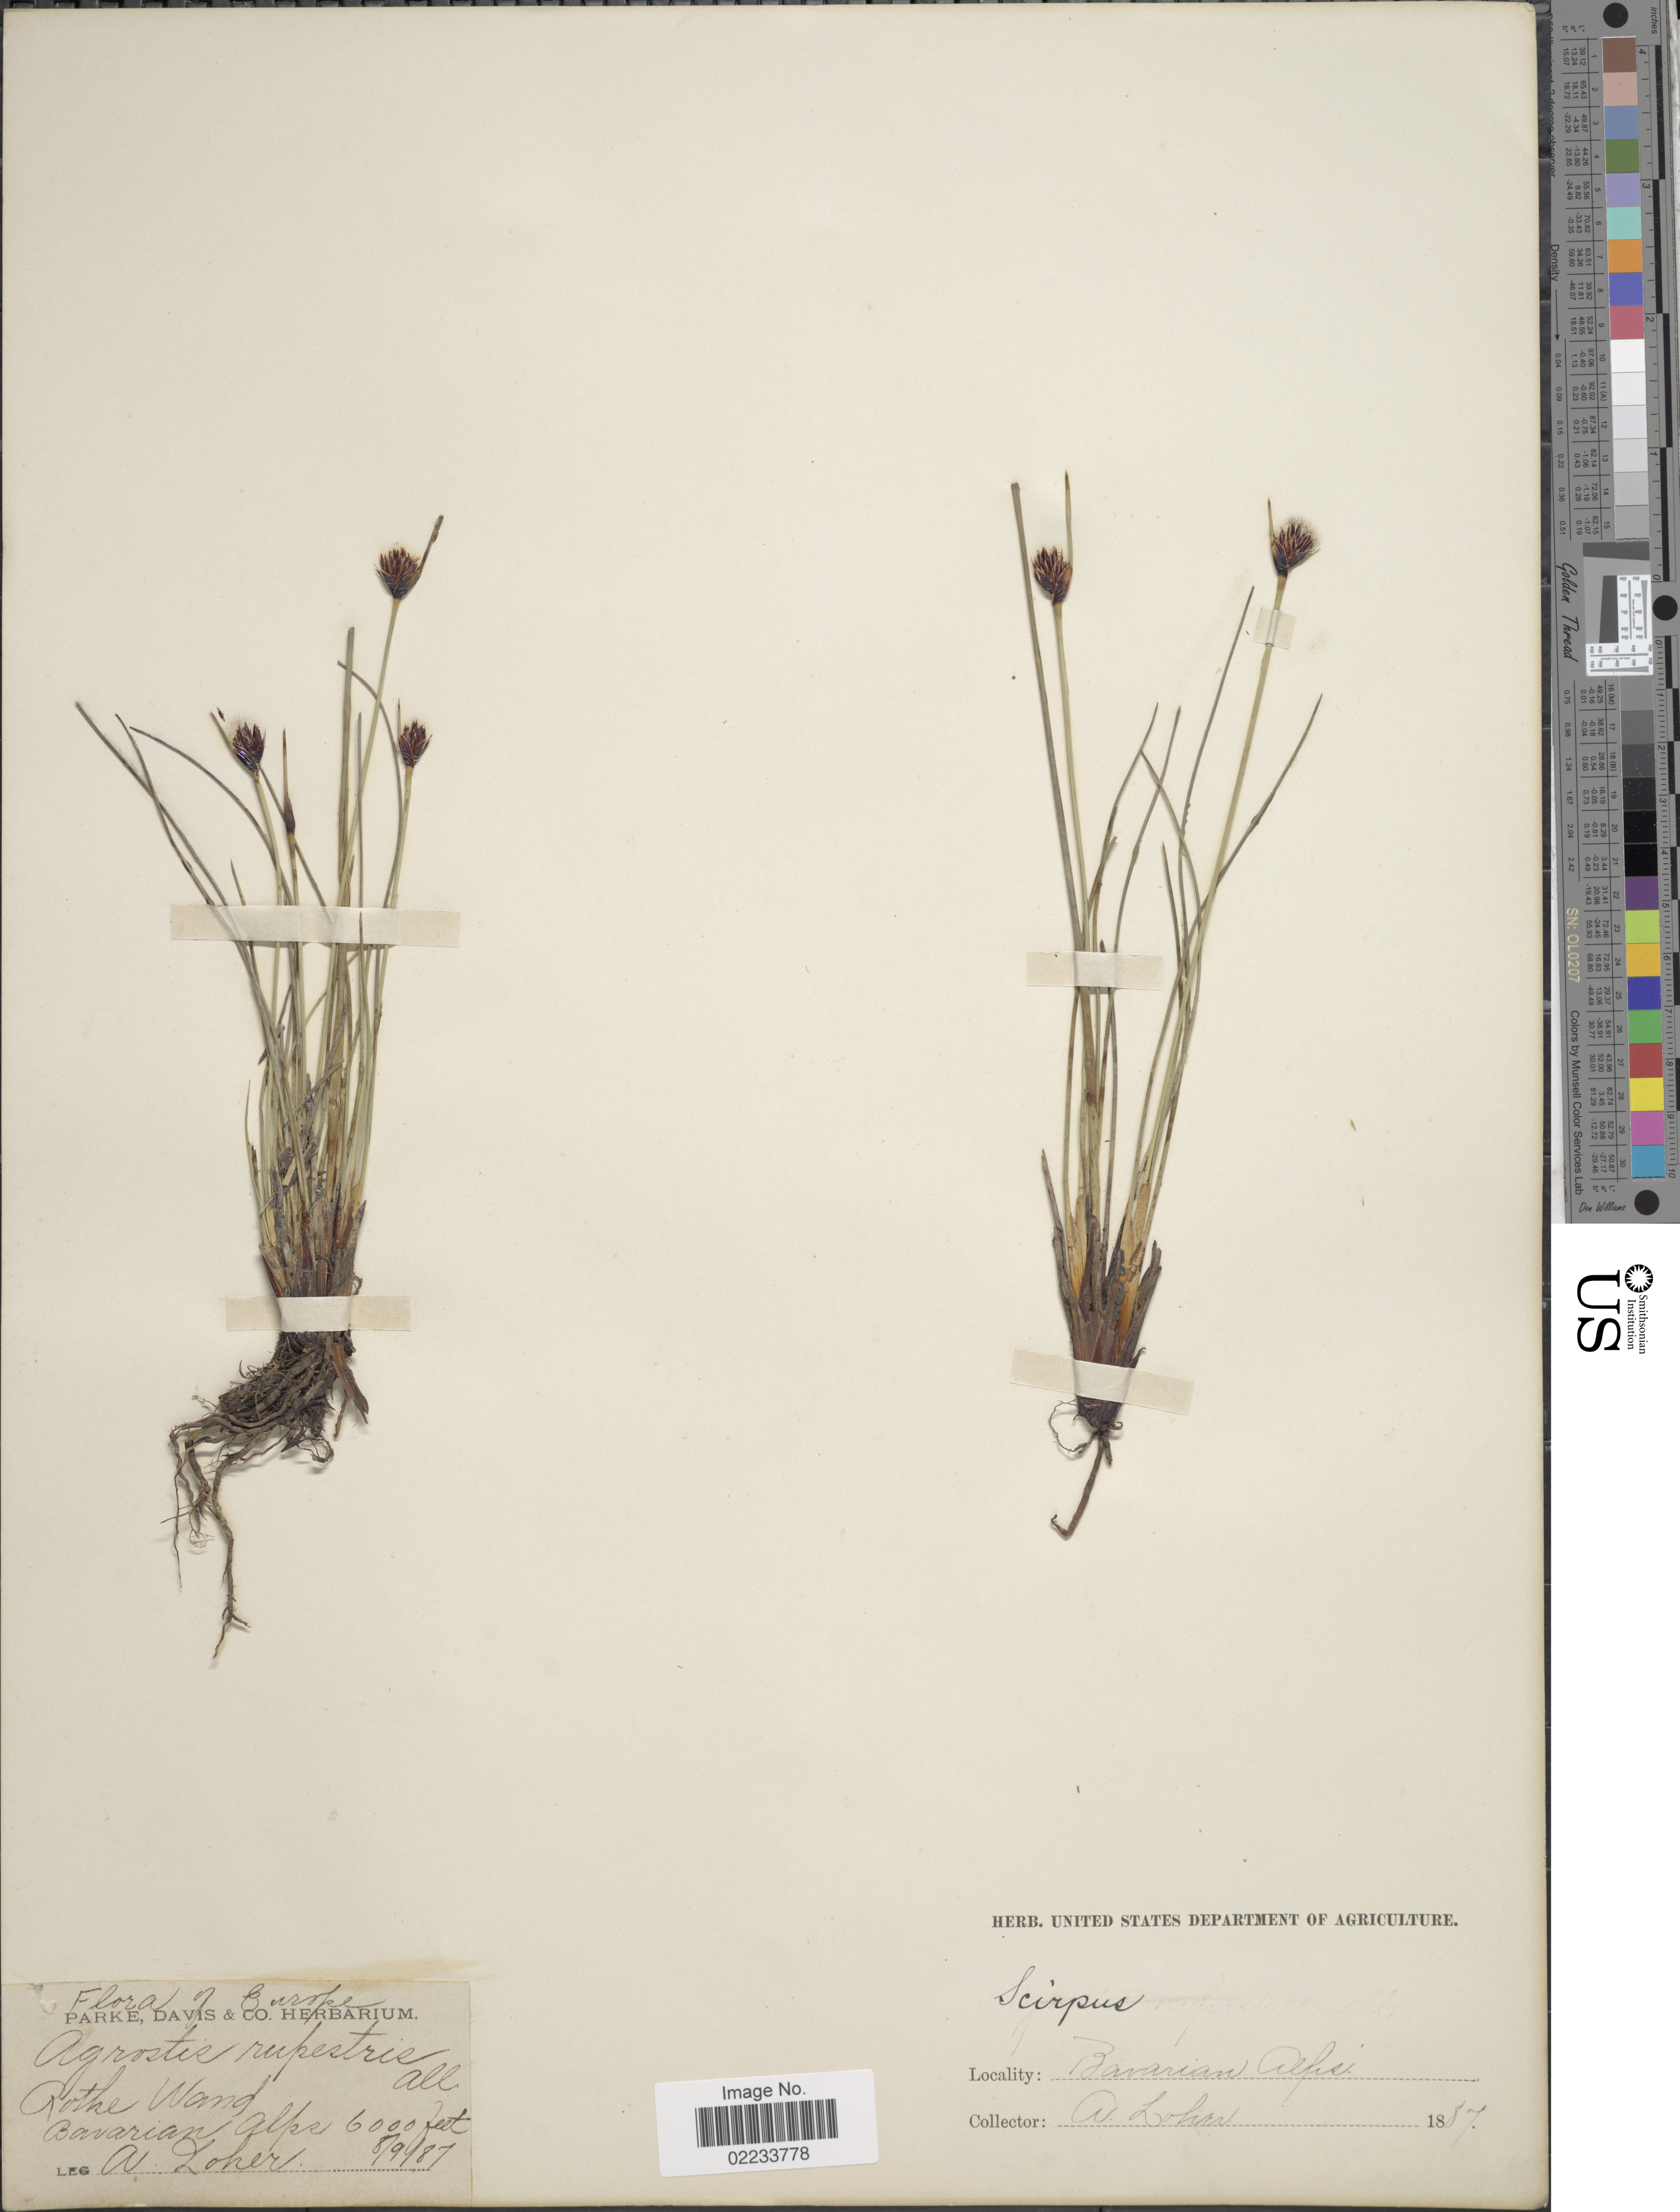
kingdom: Plantae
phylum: Tracheophyta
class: Liliopsida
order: Poales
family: Cyperaceae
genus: Schoenus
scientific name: Schoenus nigricans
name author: L.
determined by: Strong, Mark T., (BOT), Smithsonian Institution - National Museum of Natural History (UNITED STATES)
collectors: A. Loher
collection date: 1887-09-08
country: Germany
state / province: Bayern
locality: Europe, Rothe Wand, Bavarian Alps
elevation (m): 1829